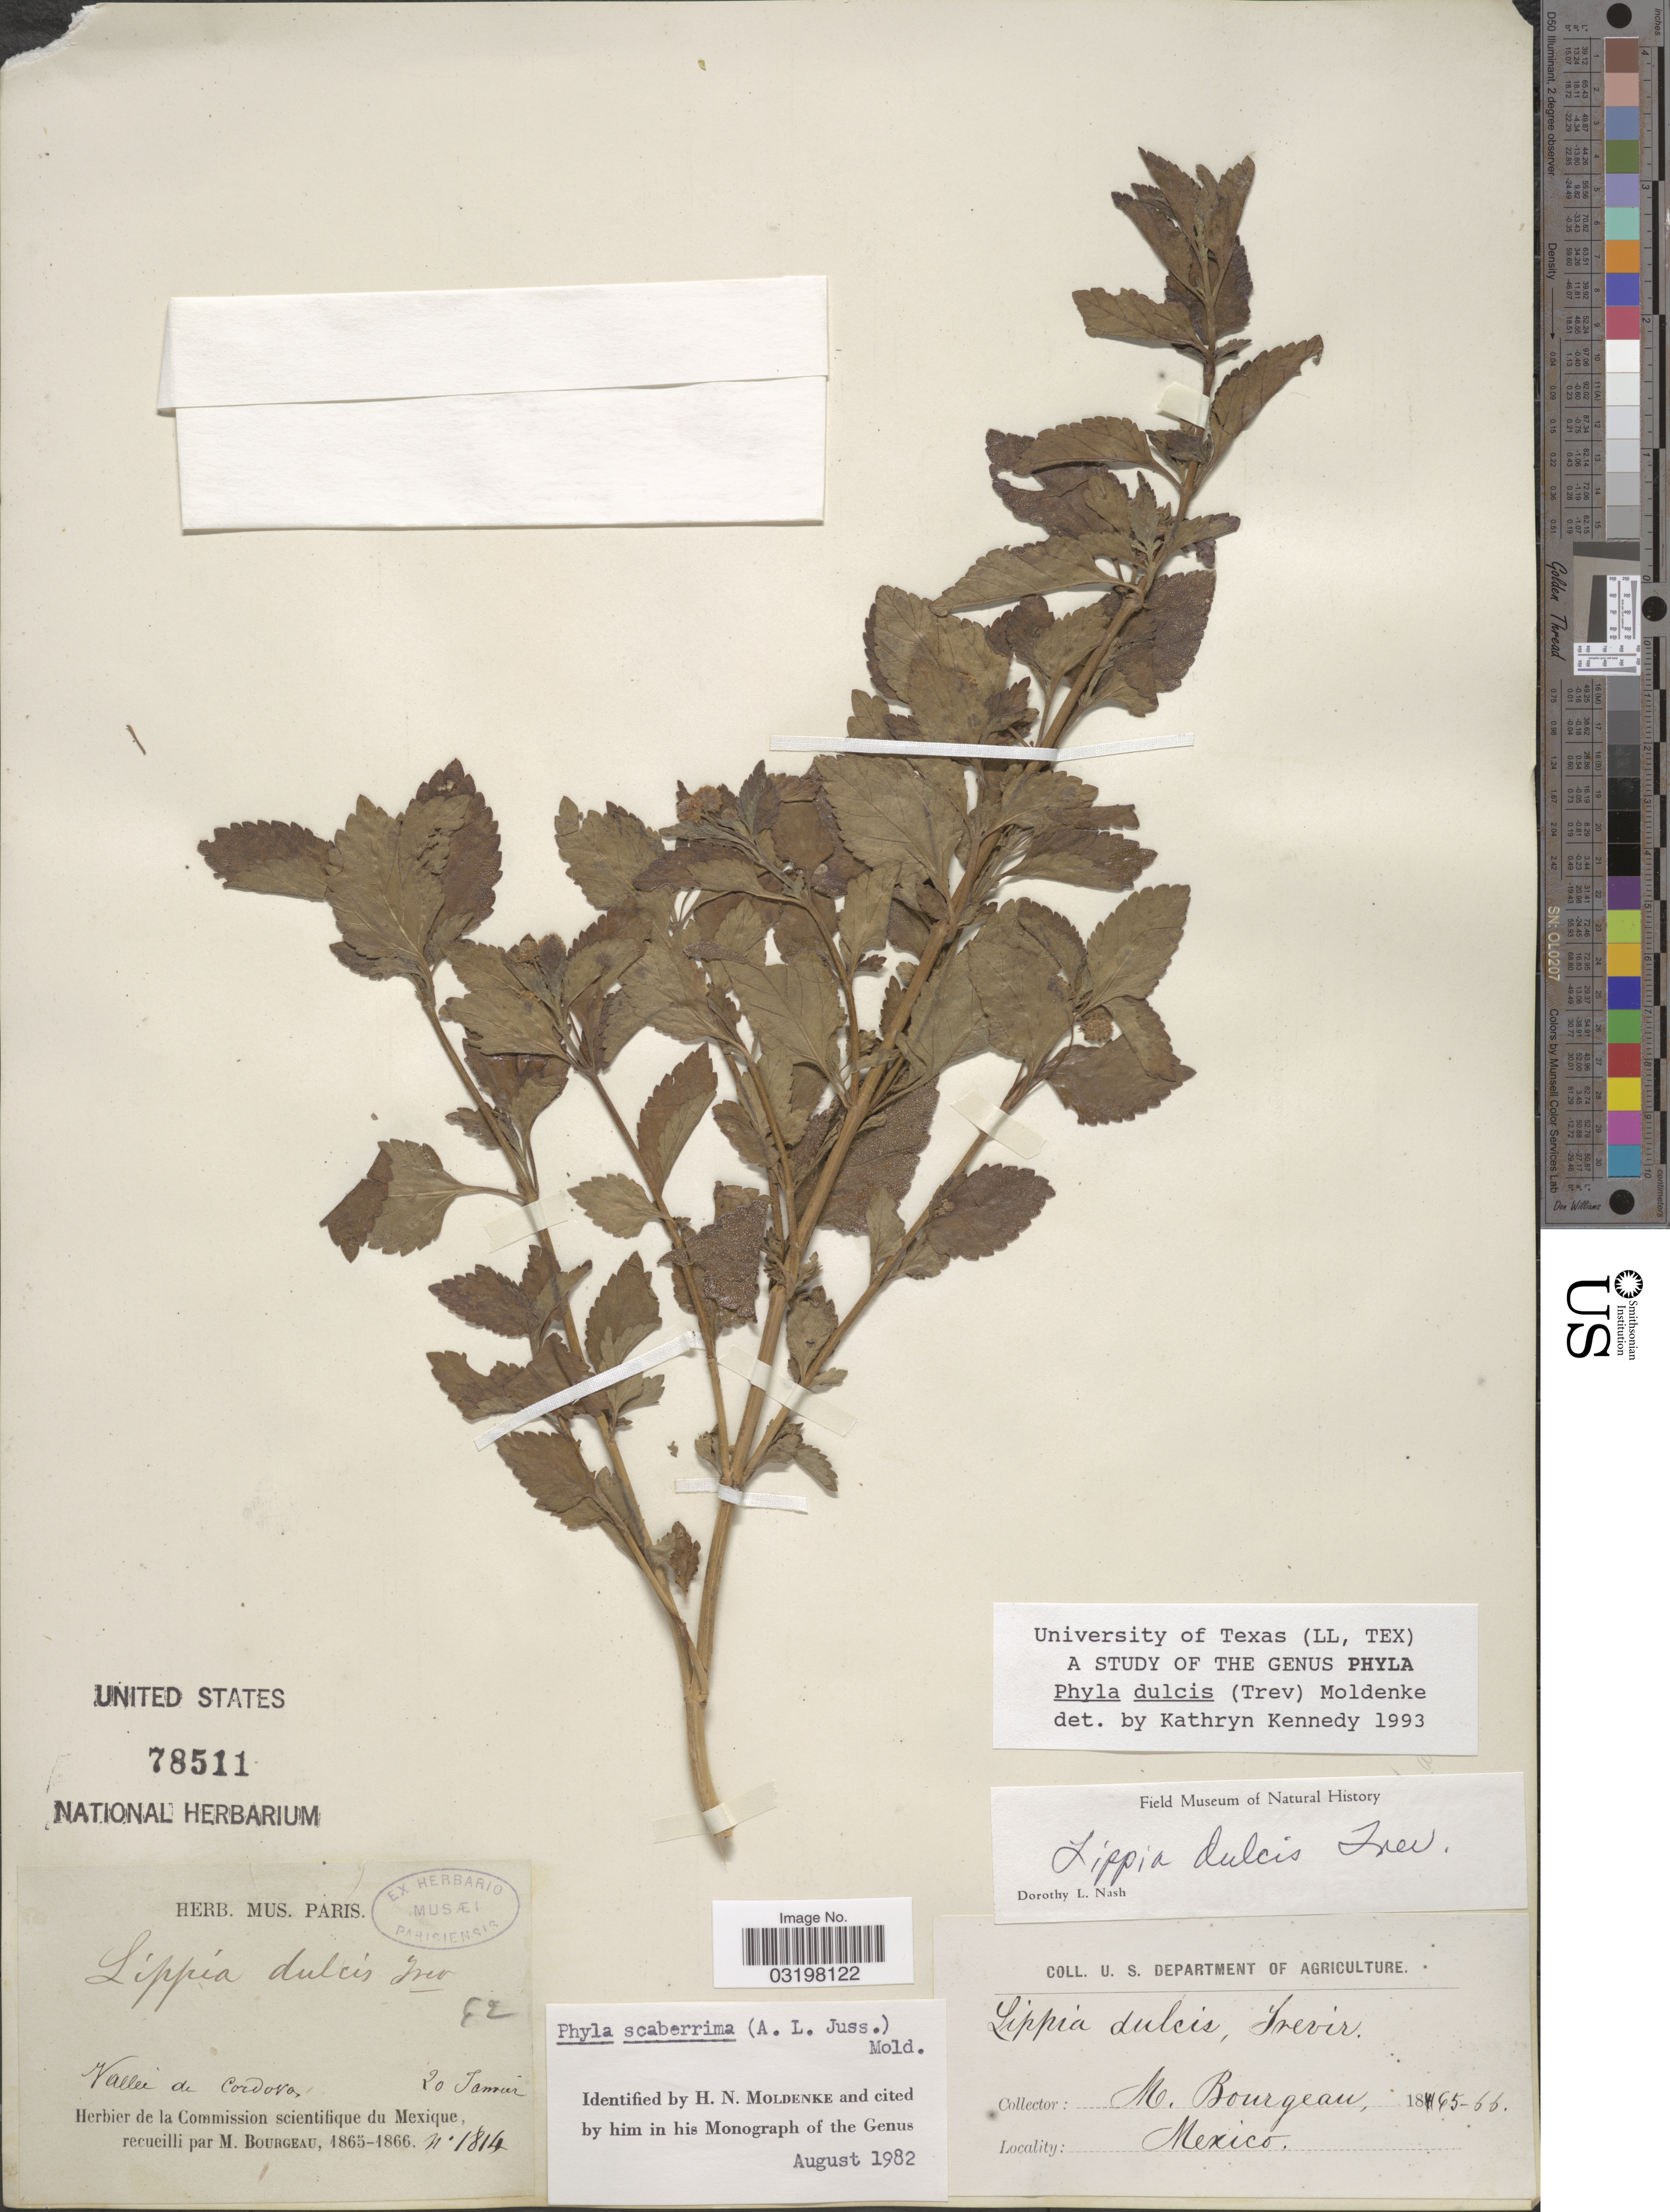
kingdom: Plantae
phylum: Tracheophyta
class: Magnoliopsida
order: Lamiales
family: Verbenaceae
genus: Lippia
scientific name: Lippia dulcis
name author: Trevis.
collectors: M. Bourgeau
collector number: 1814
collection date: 1865-01-20/1866-01-20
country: Mexico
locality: Valleé de Cordova.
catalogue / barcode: US 78511